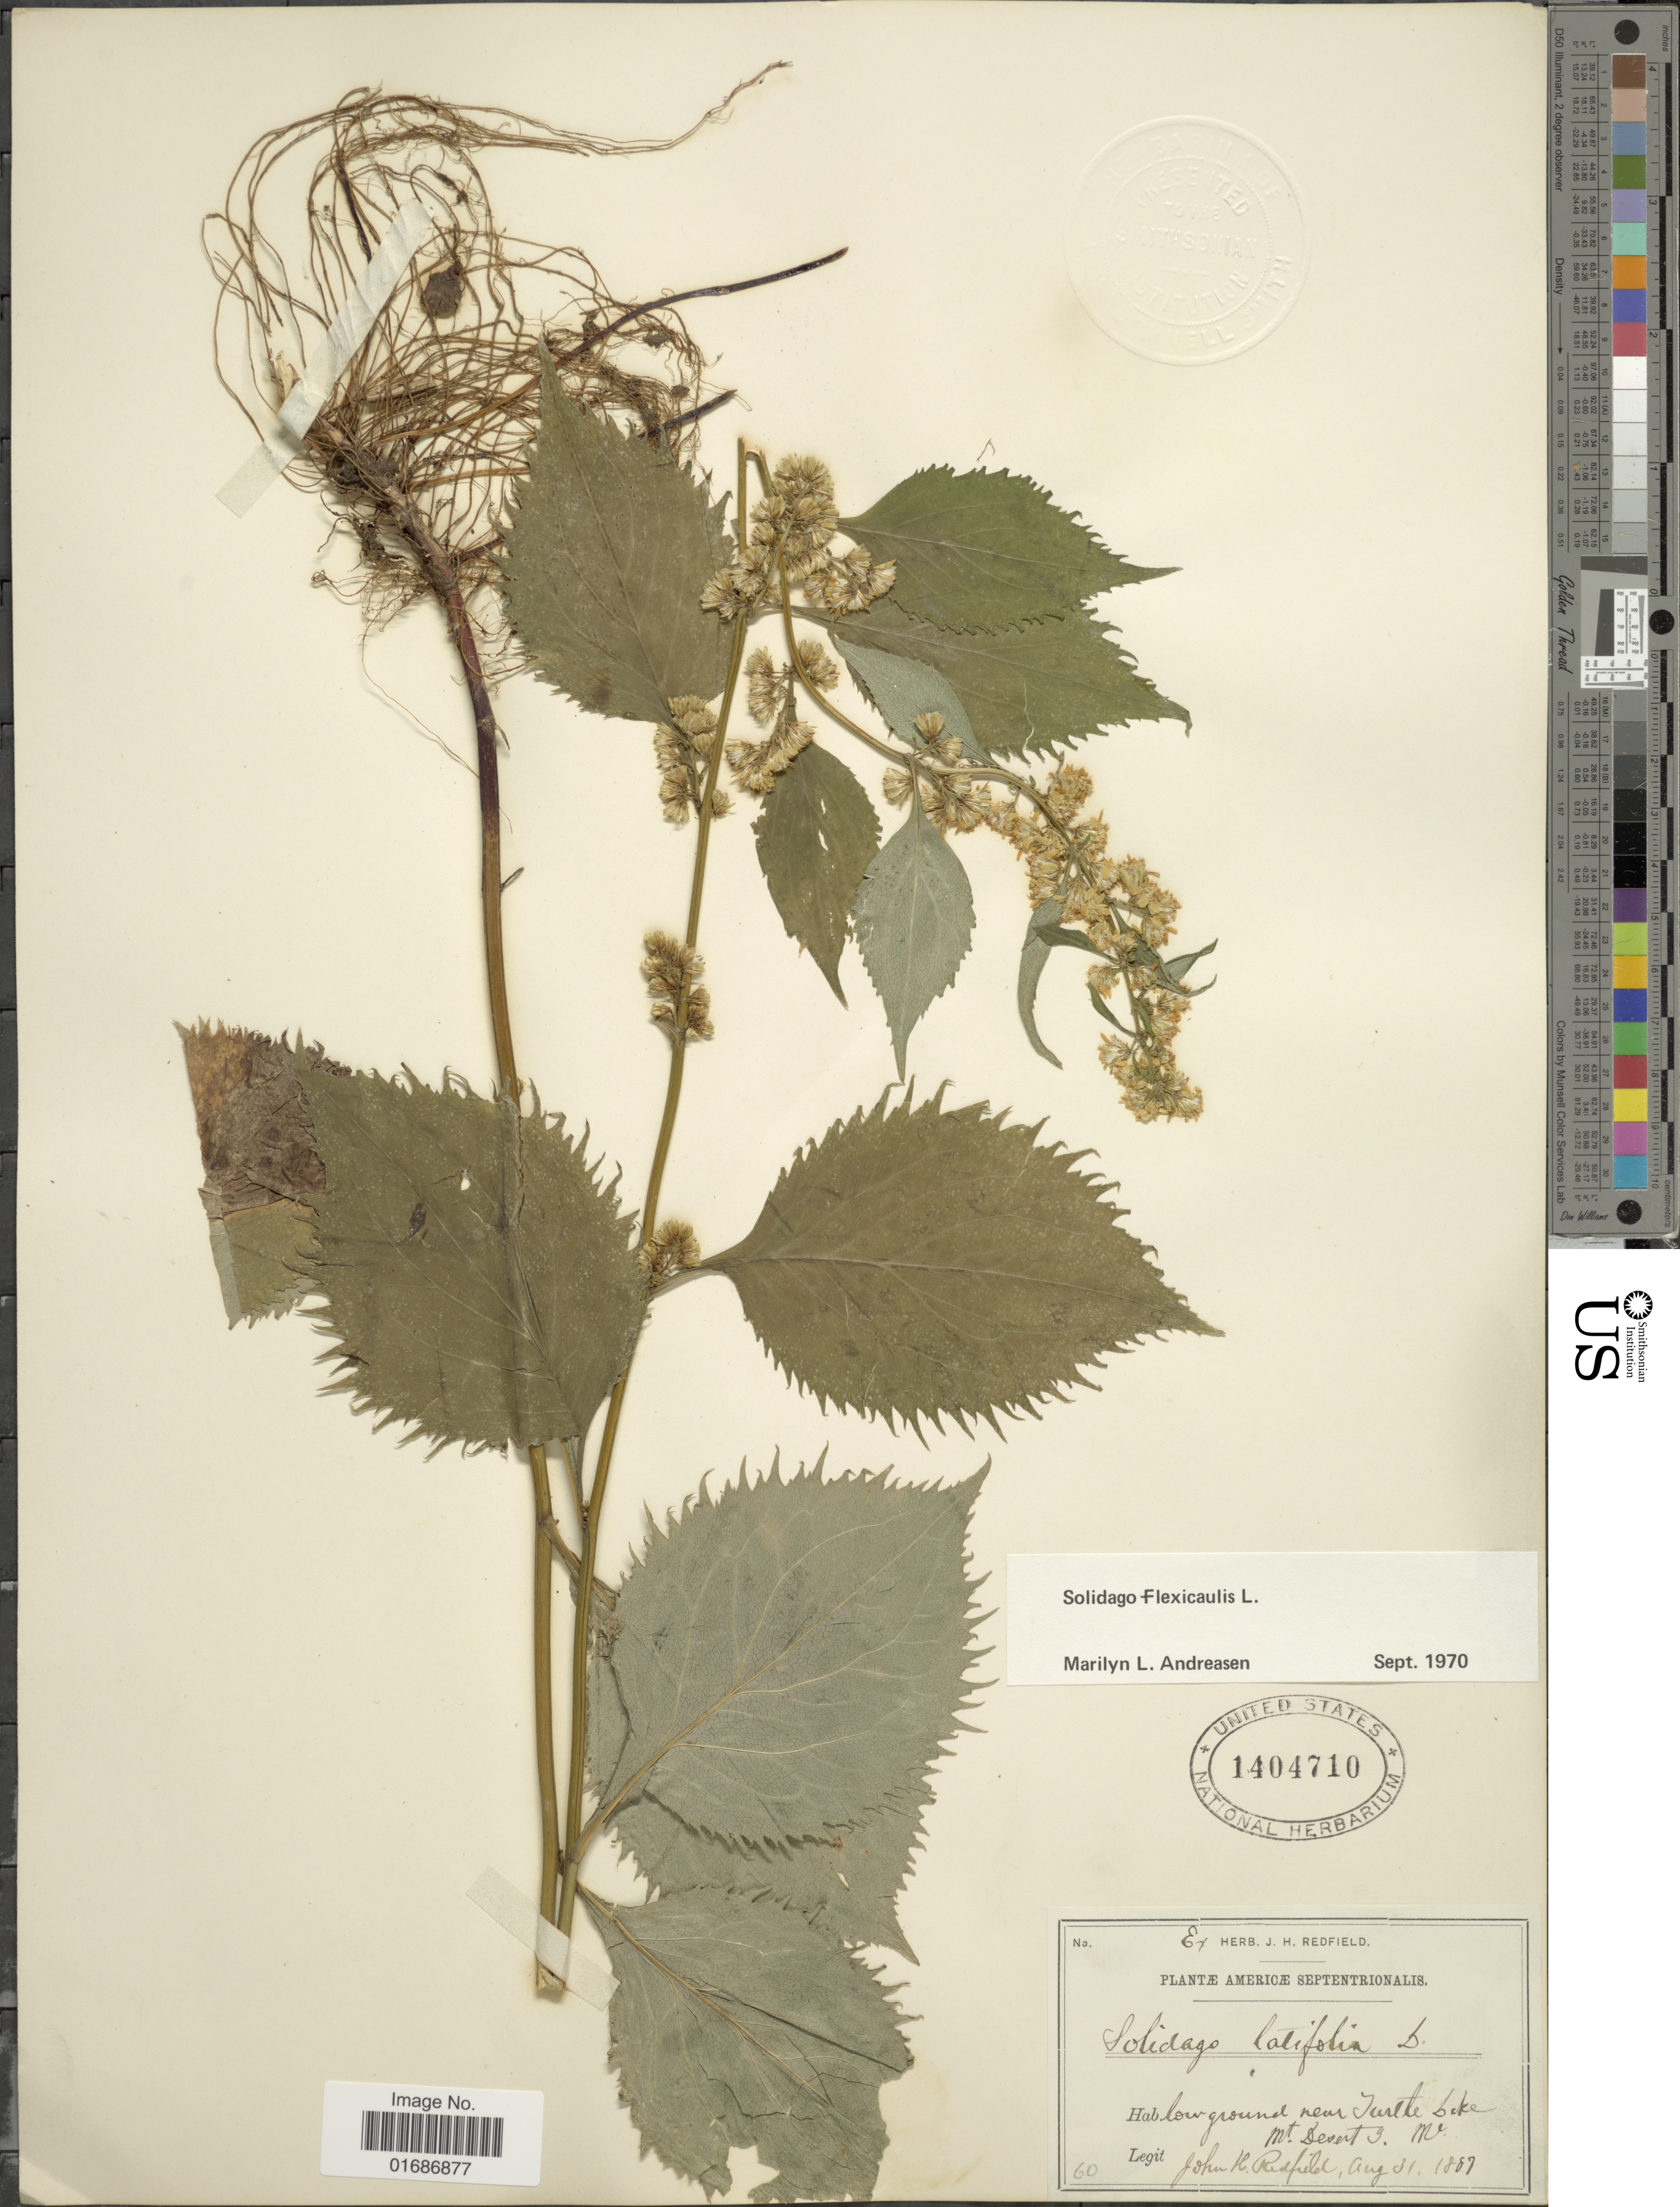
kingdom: Plantae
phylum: Tracheophyta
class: Magnoliopsida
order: Asterales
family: Asteraceae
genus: Solidago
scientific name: Solidago flexicaulis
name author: L.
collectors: J. Redfield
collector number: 60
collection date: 1887-08-31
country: United States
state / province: Maine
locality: Low ground near Turtle Lake Mt. Desert, Me.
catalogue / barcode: US 1404710